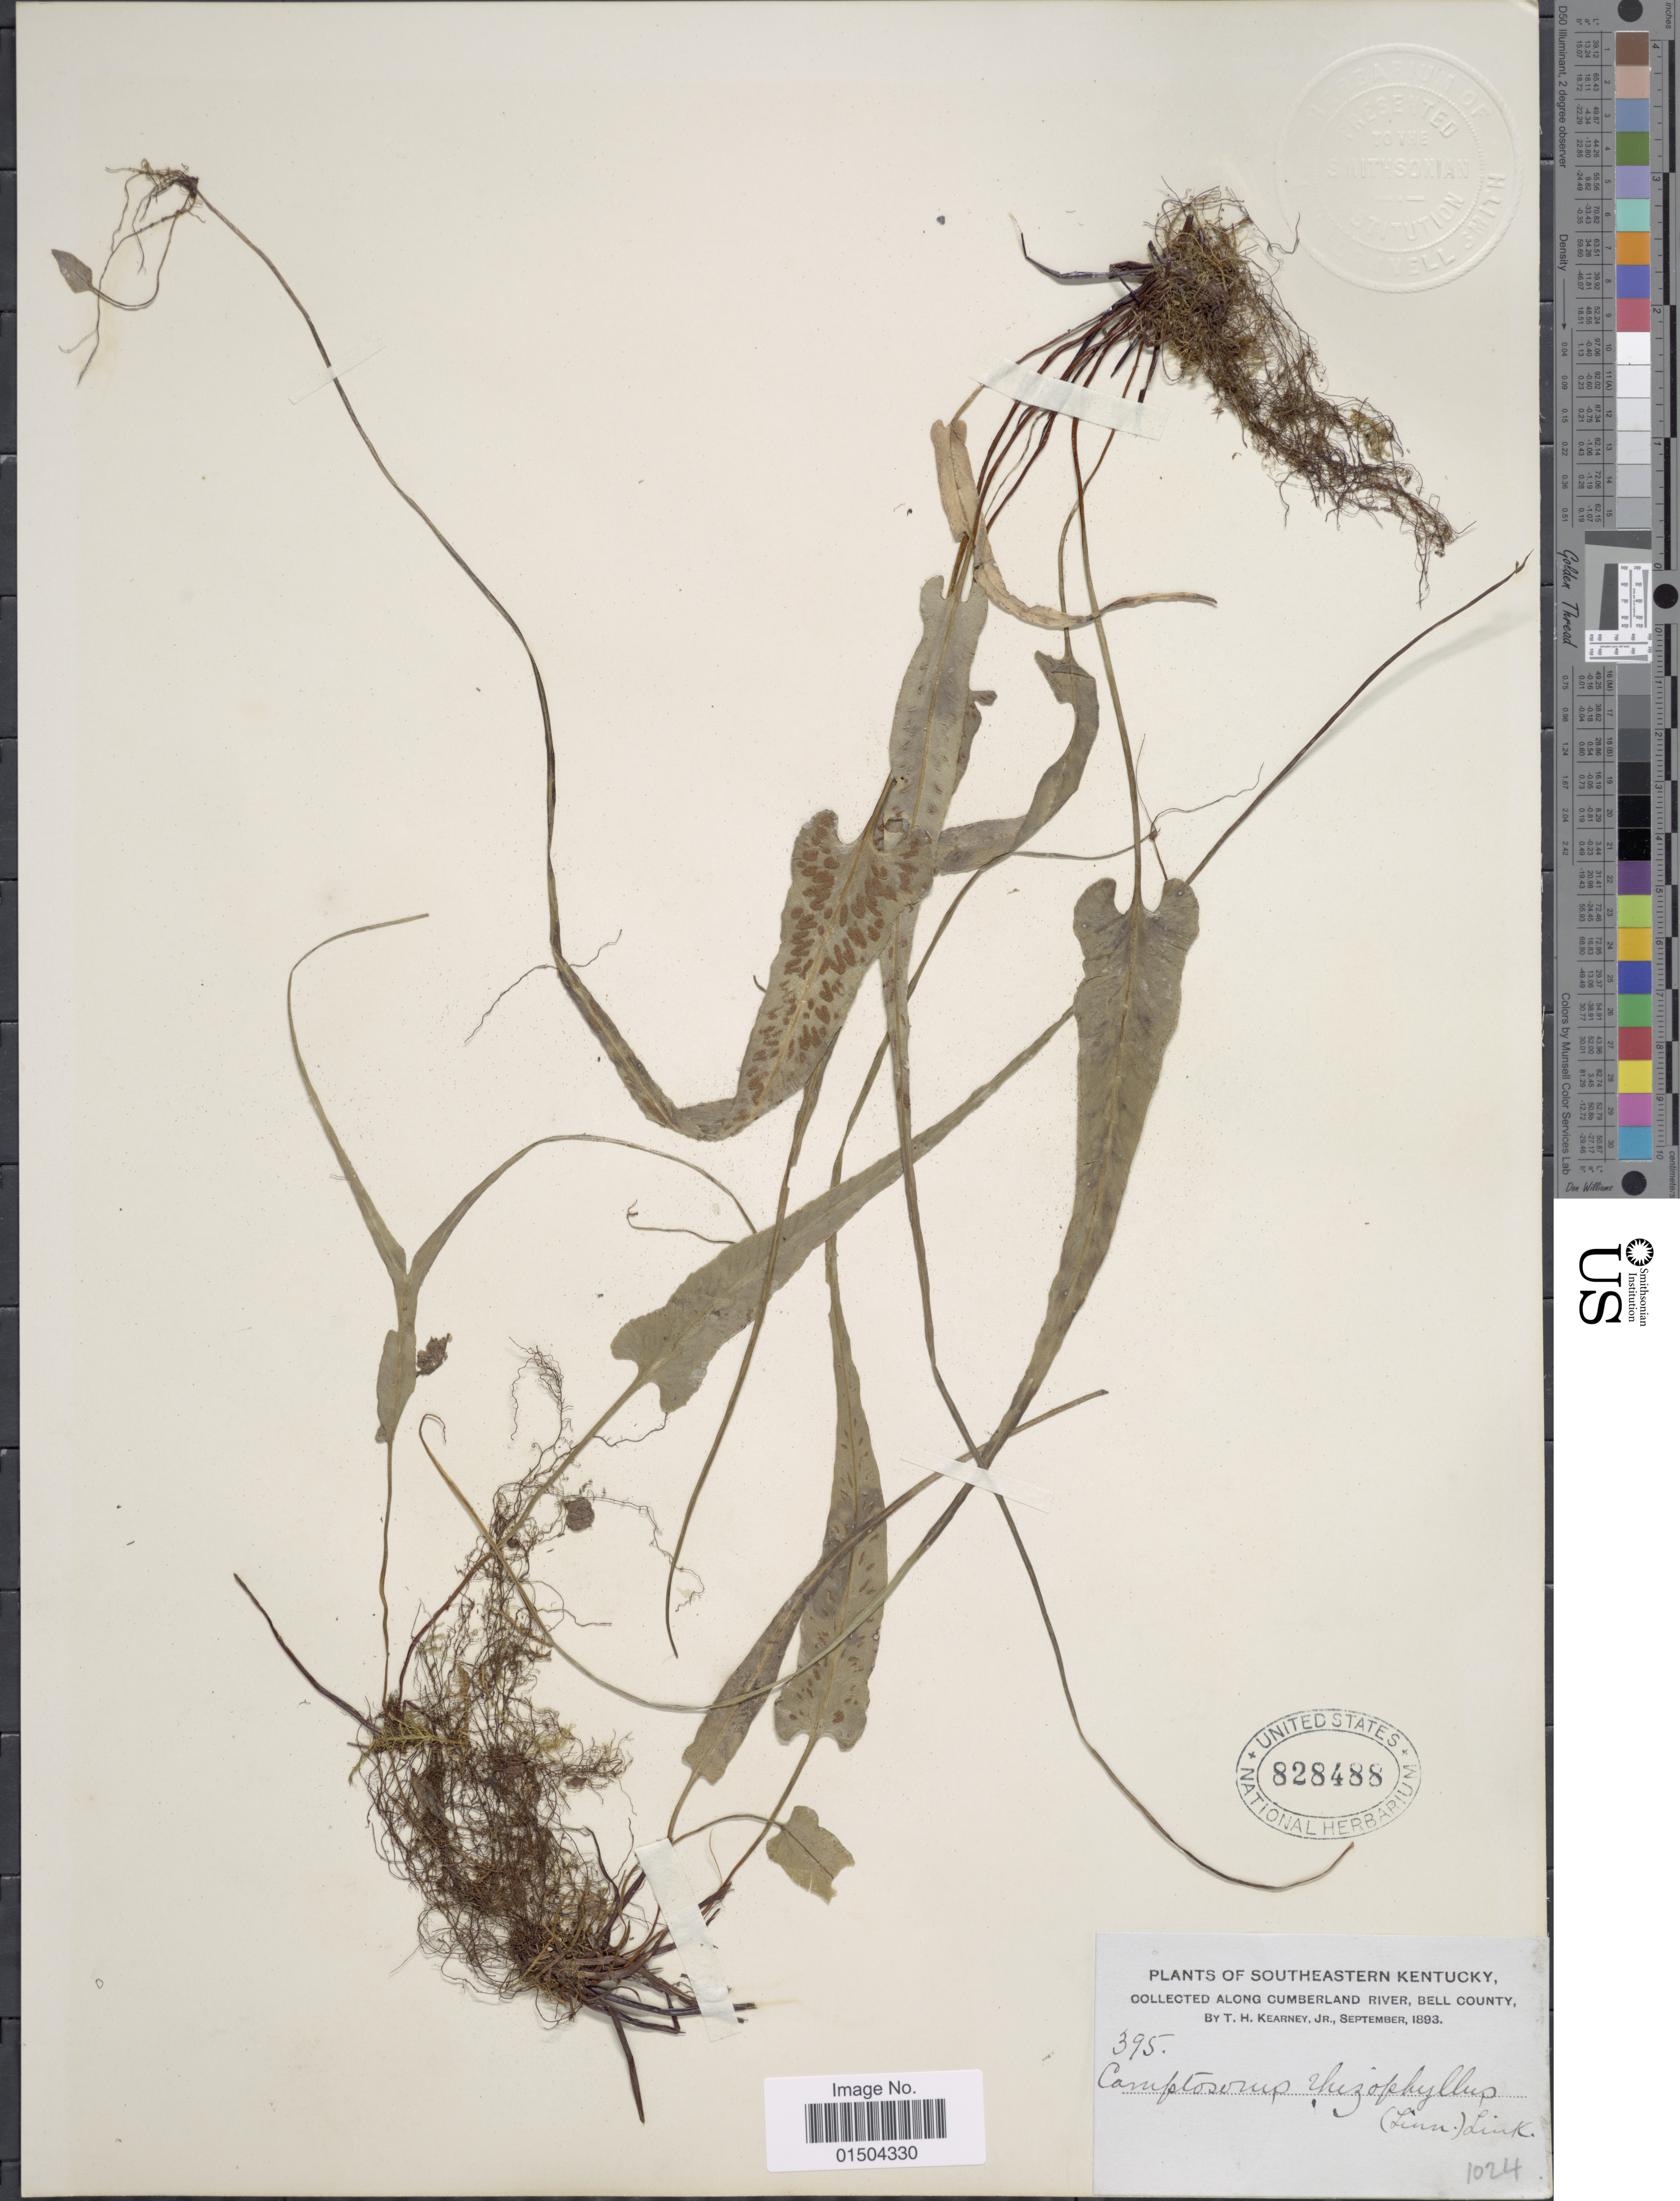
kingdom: Plantae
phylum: Tracheophyta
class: Polypodiopsida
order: Polypodiales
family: Aspleniaceae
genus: Asplenium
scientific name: Asplenium rhizophyllum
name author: L.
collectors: T. H. Kearney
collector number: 395/1024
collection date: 1893-09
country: United States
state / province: Kentucky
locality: Southeastern Kentucky. Collected along Cumberland River, Bell County.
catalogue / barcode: US 828488